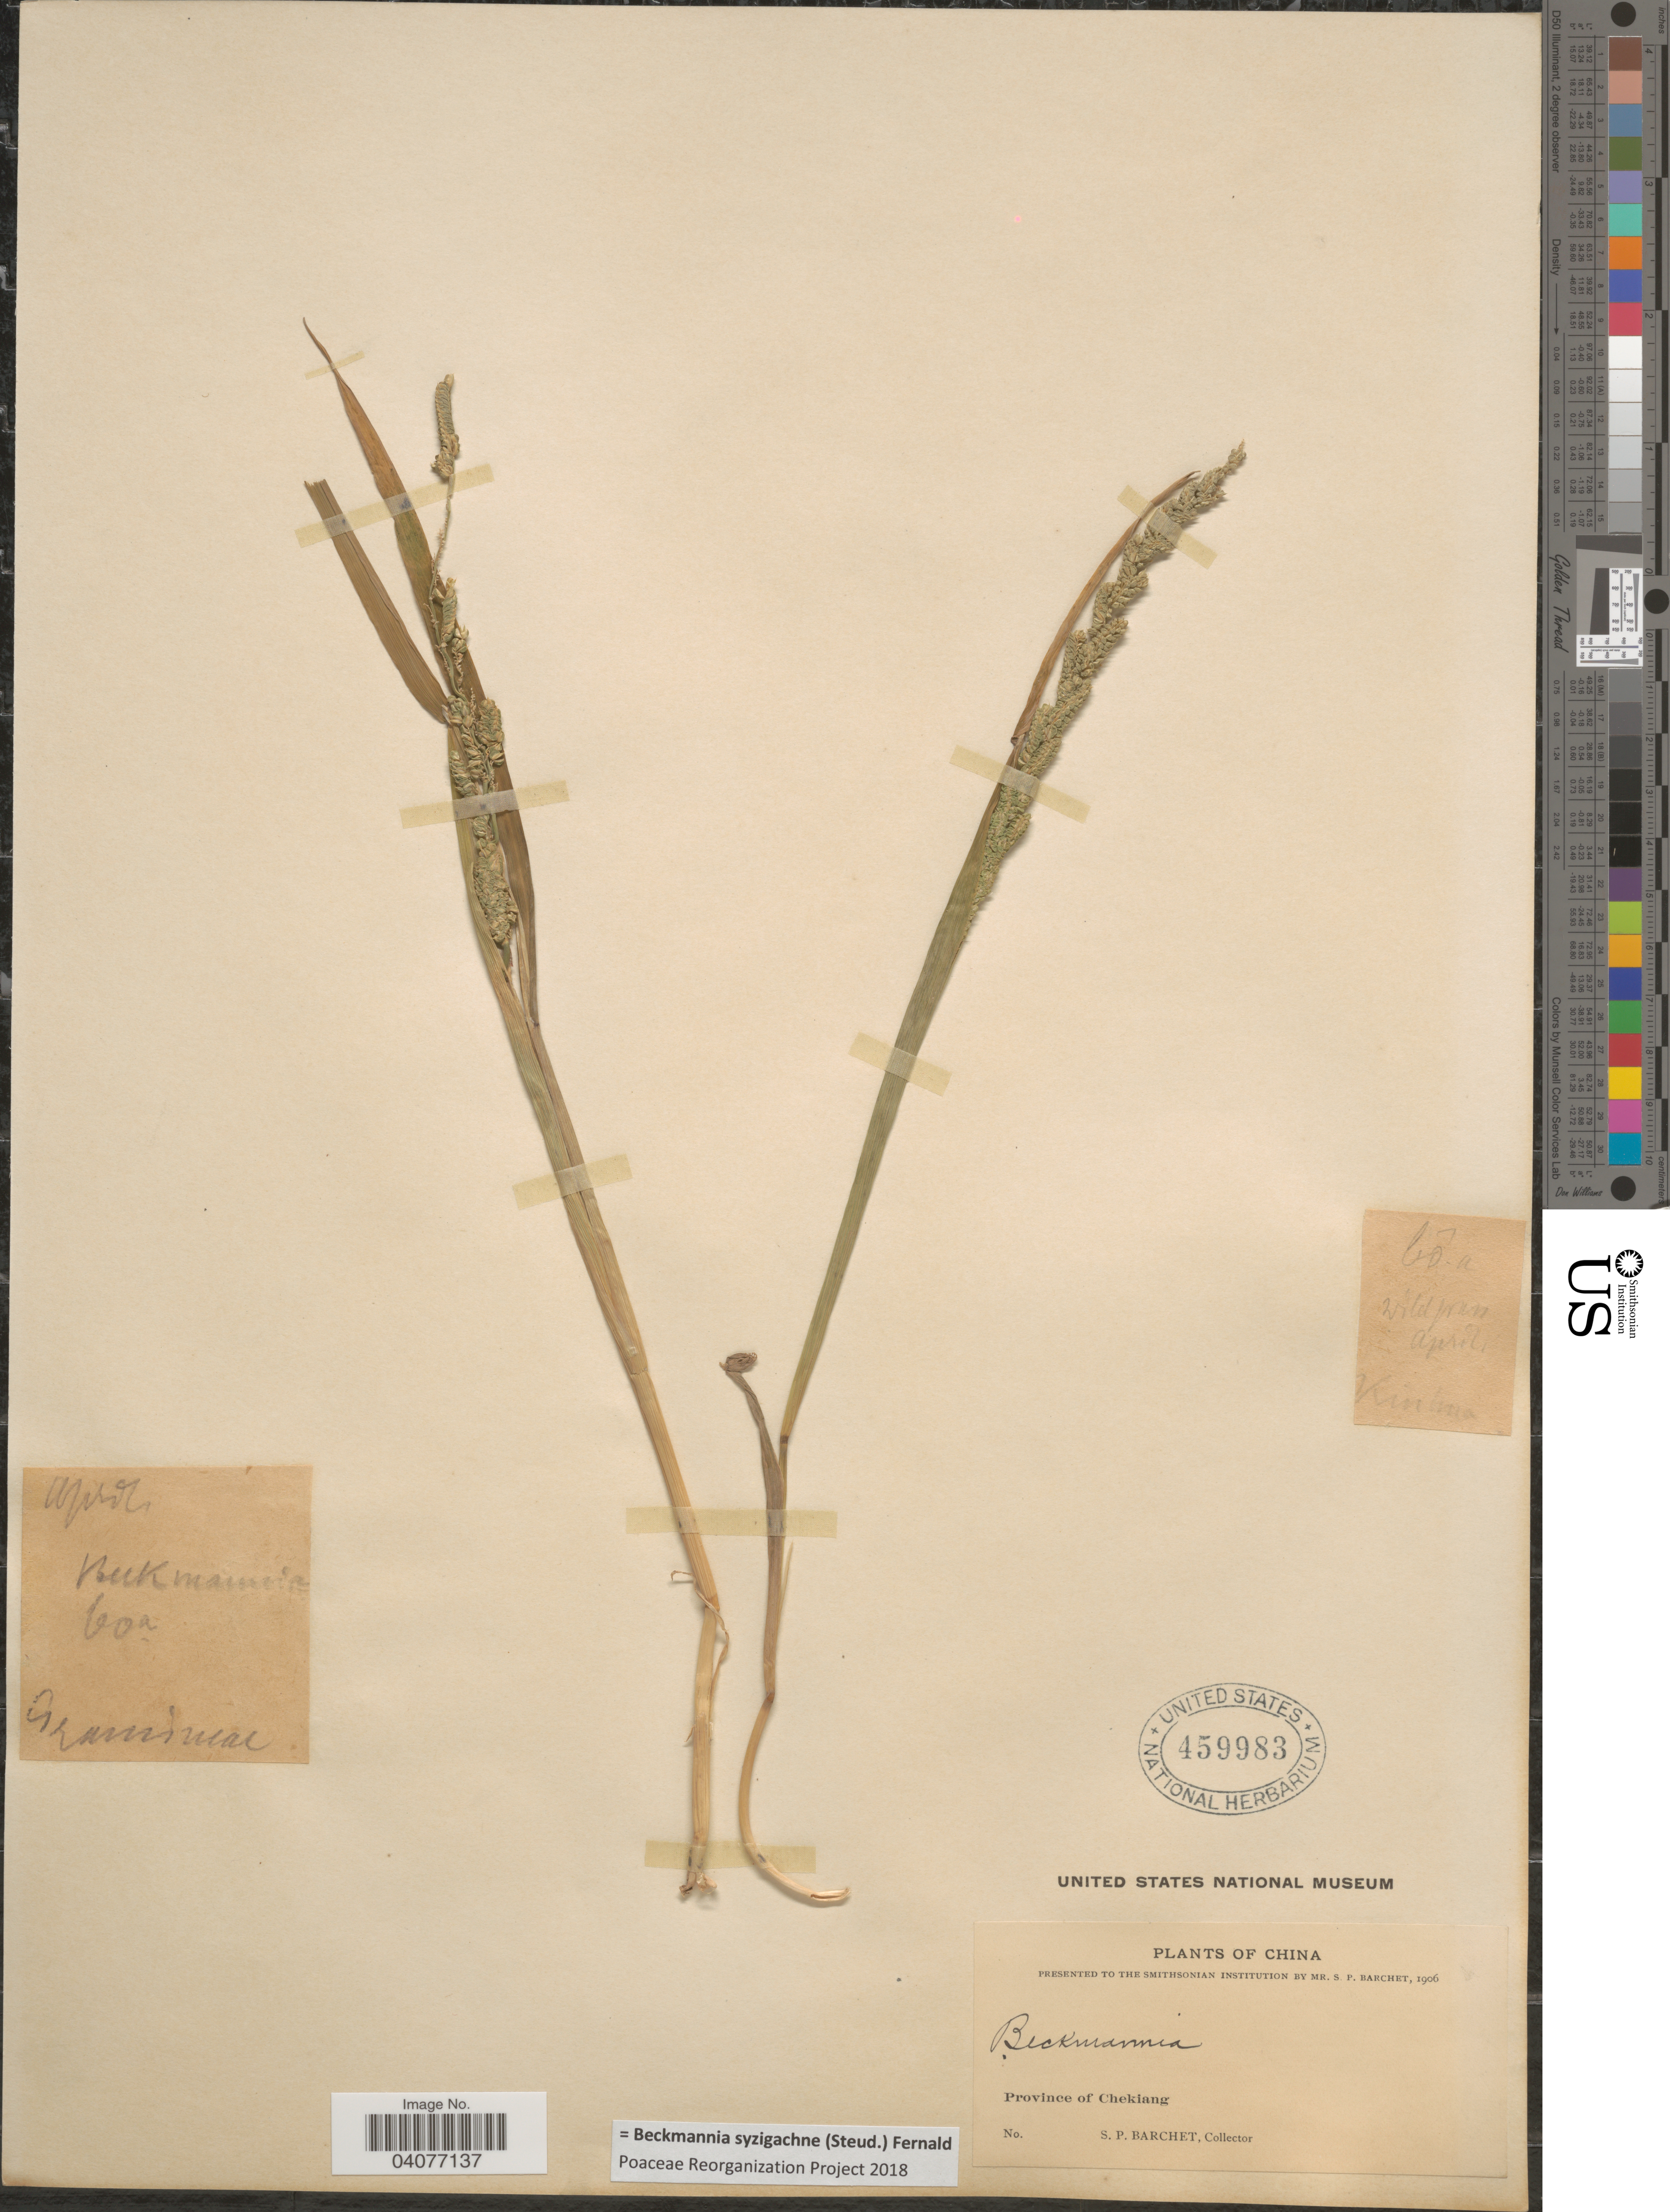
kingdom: Plantae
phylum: Tracheophyta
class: Liliopsida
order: Poales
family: Poaceae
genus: Beckmannia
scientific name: Beckmannia syzigachne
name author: (Steud.) Fernald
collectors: S. P. Barchet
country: China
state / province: Zhejiang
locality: Province of Chekiang.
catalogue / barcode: US 459983